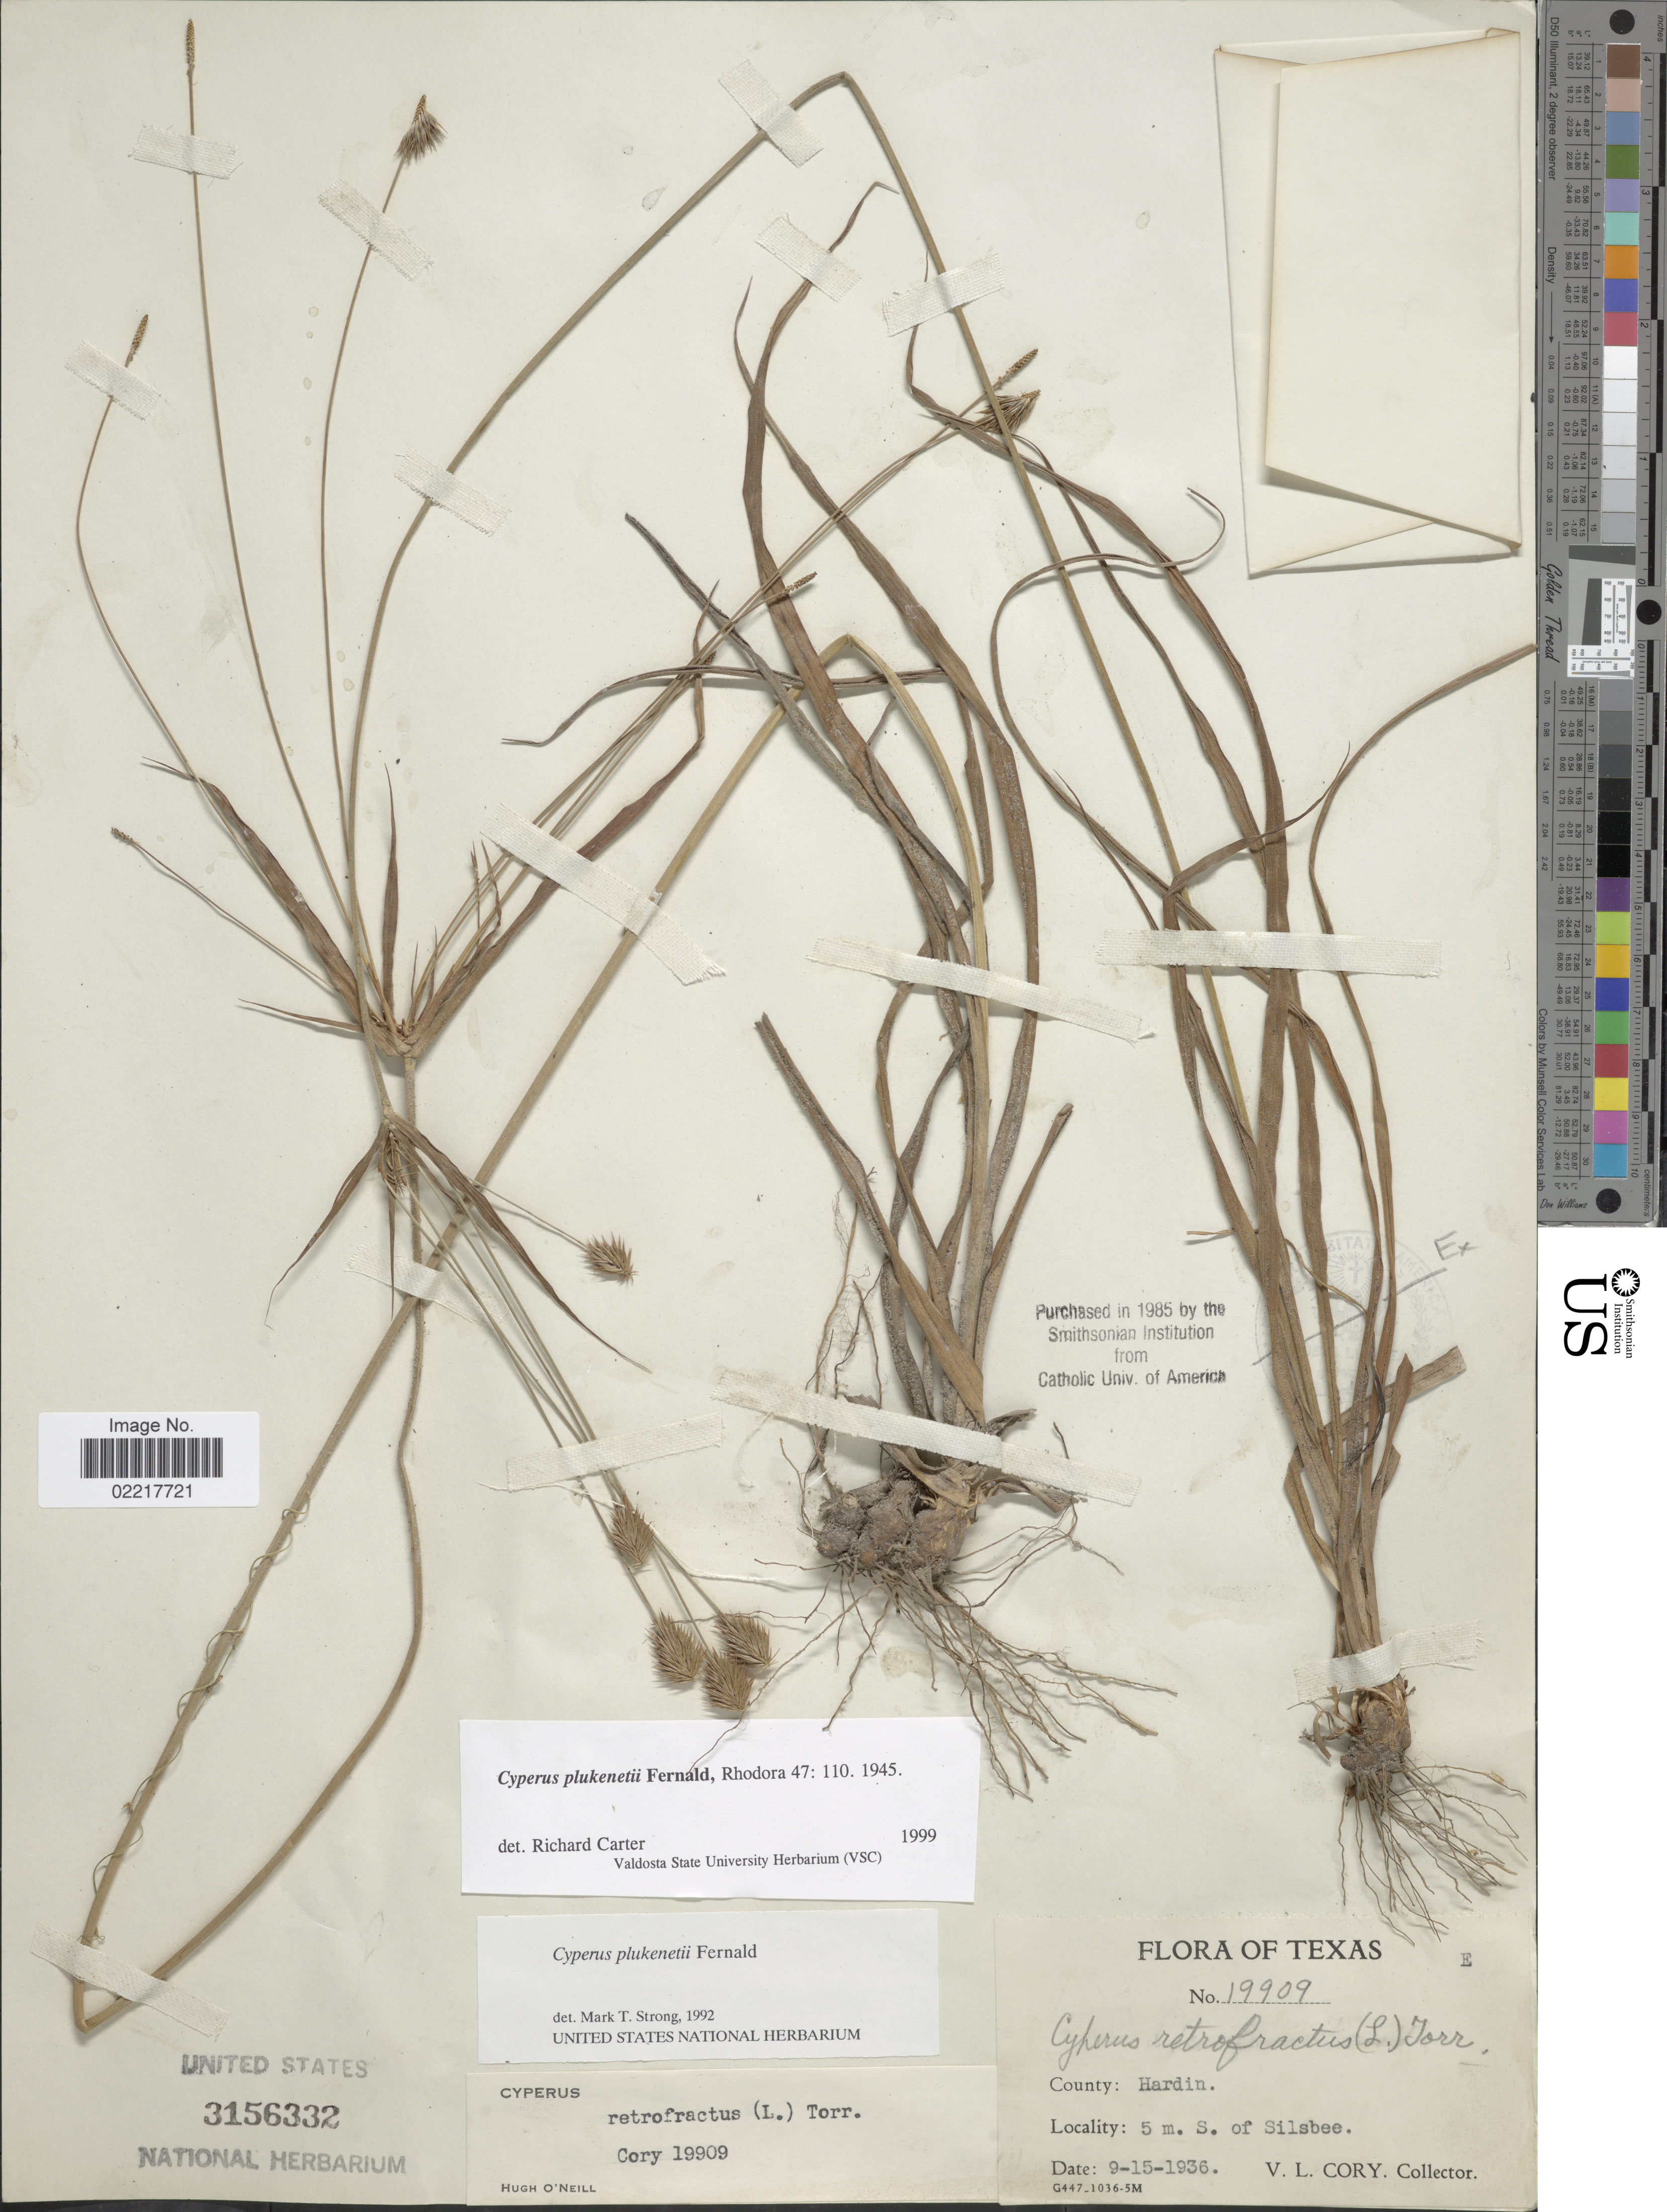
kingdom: Plantae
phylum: Tracheophyta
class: Liliopsida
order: Poales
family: Cyperaceae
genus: Cyperus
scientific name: Cyperus plukenetii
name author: Fernald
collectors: V. Cory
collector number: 19909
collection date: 1936-09-15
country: United States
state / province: Texas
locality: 5 m. S. of Silsbee, County: Hardin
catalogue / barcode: US 3156332